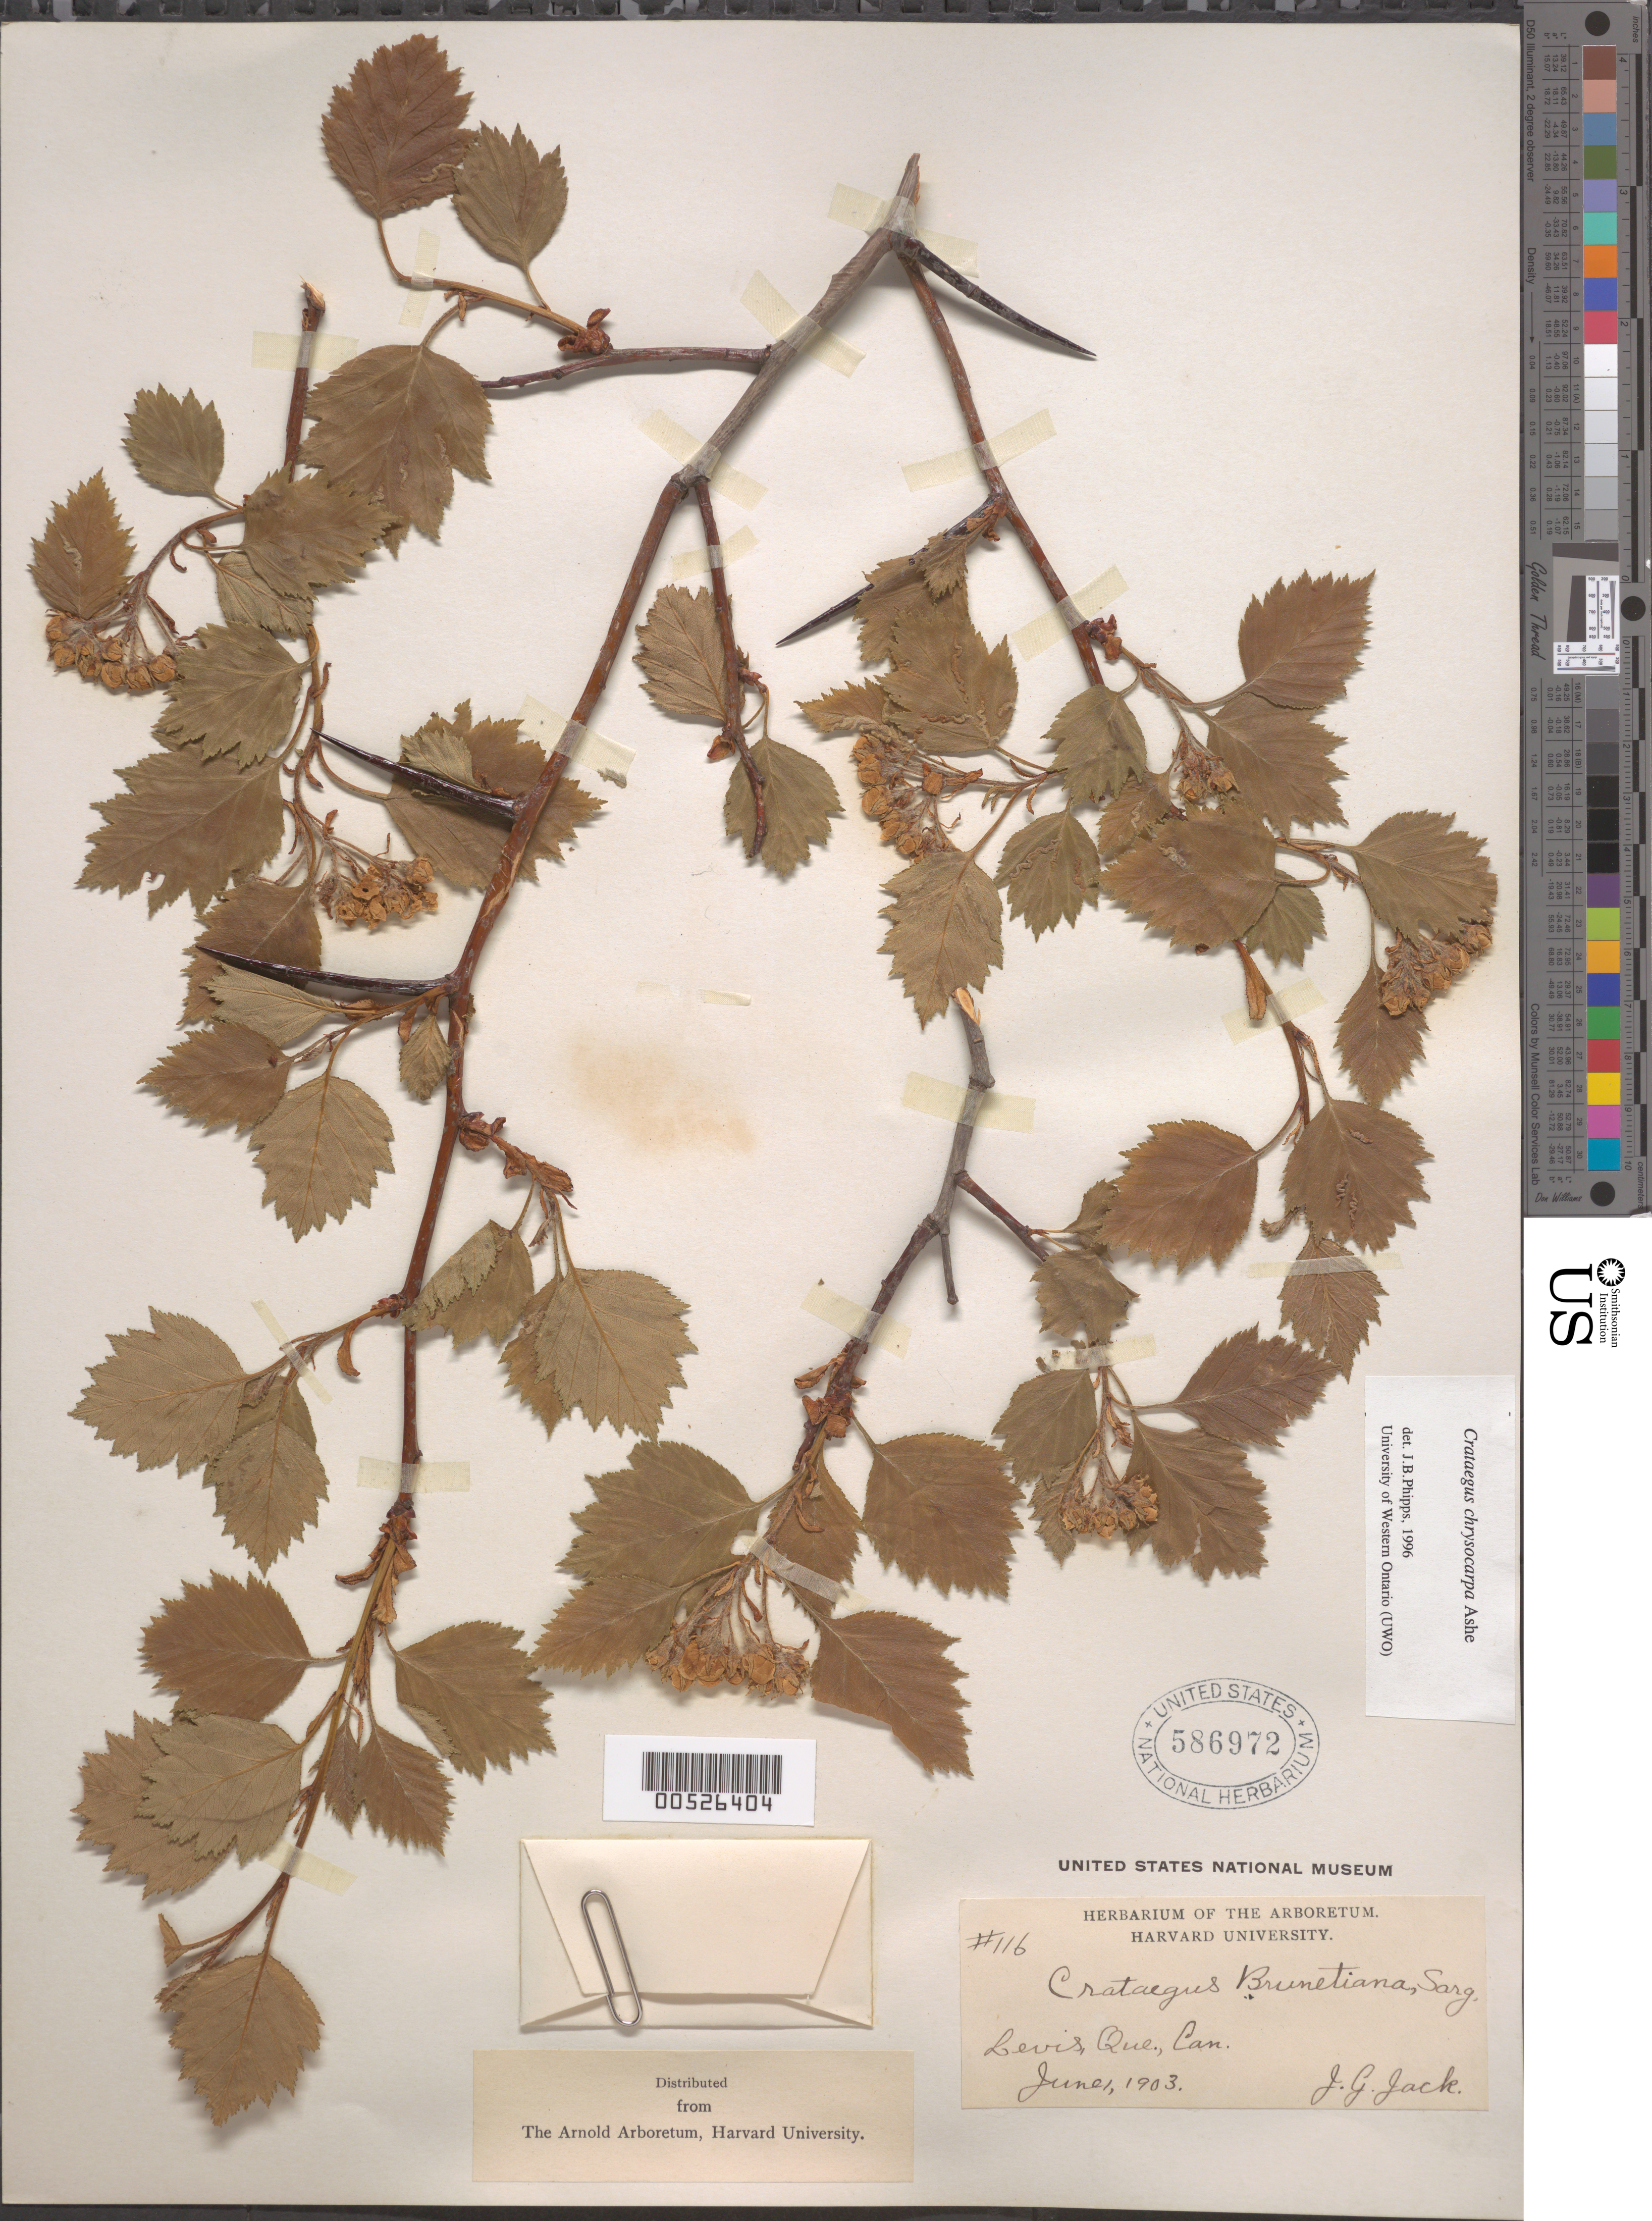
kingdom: Plantae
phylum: Tracheophyta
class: Magnoliopsida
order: Rosales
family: Rosaceae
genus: Crataegus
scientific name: Crataegus chrysocarpa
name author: Ashe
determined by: Phipps, James B., (UWO), University of Western Ontario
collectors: J. G. Jack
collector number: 116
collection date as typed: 01 Jun 1903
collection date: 1903-06-01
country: Canada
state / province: Quebec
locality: Levis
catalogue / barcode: US 586972